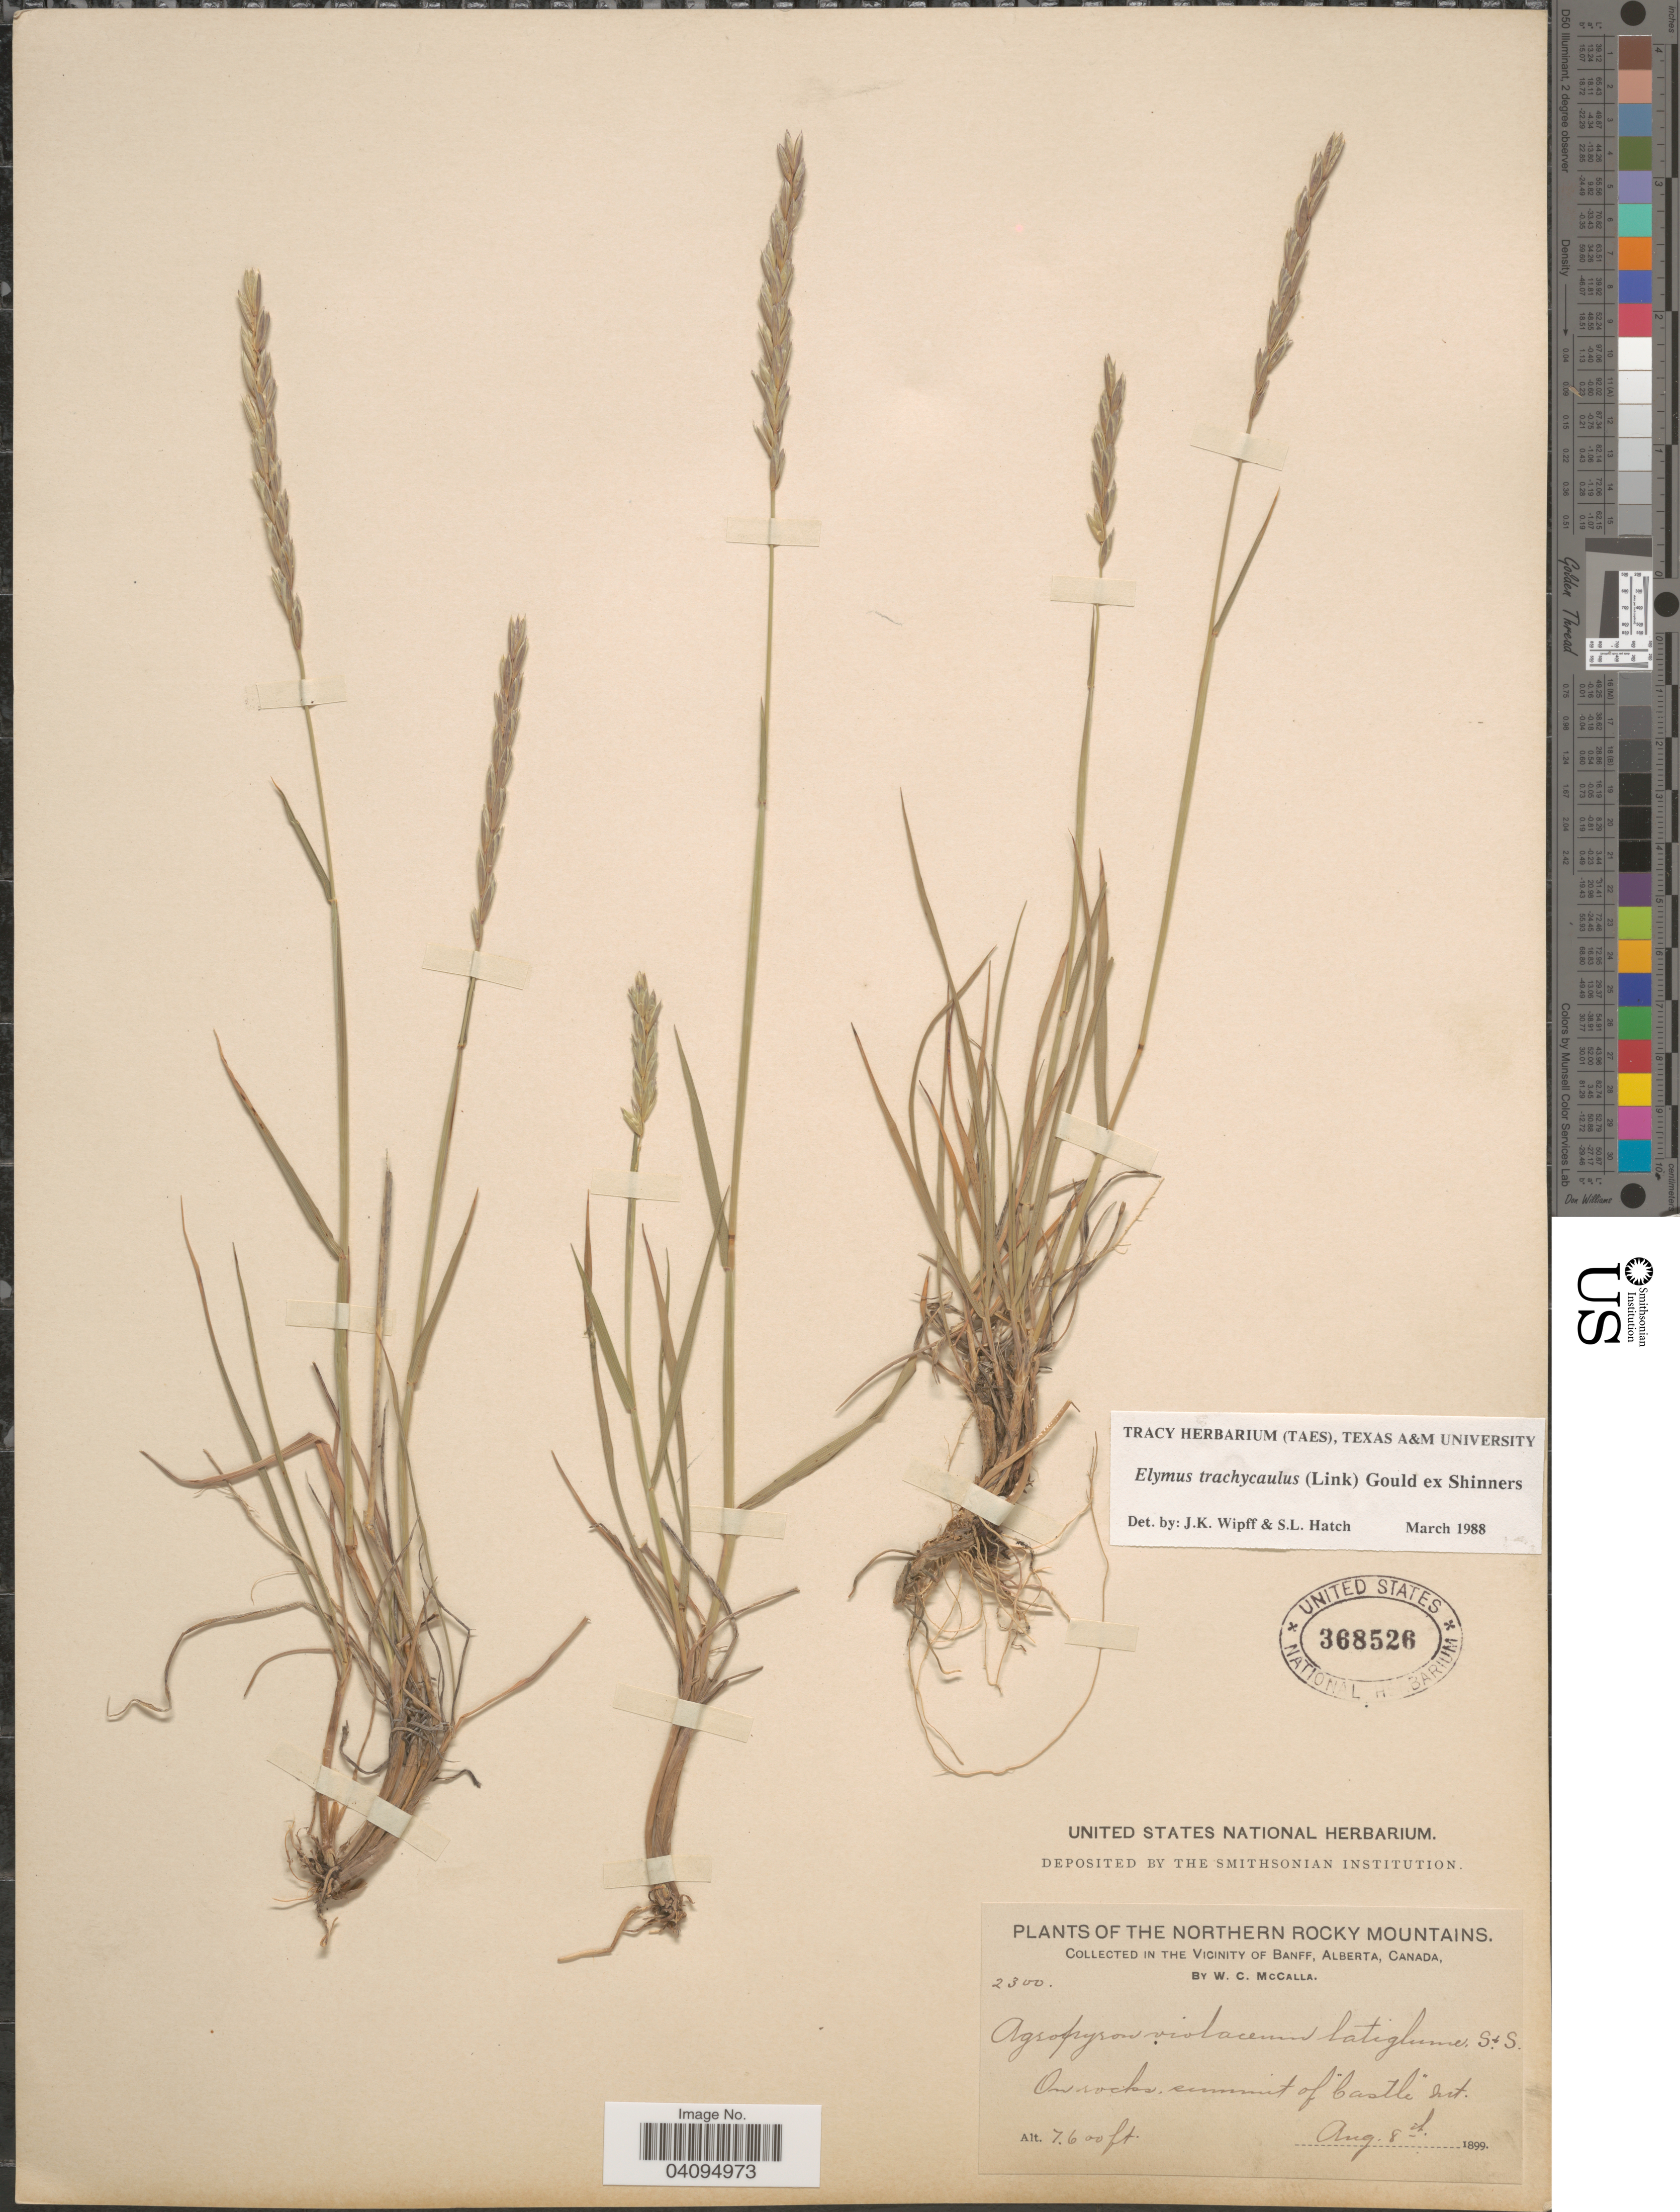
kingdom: Plantae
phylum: Tracheophyta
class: Liliopsida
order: Poales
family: Poaceae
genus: Elymus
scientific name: Elymus trachycaulus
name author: (Link) Gould ex Shinners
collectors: W. McCalla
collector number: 2300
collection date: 1899-08-08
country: Canada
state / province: Alberta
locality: The Northern Rocky Mountains. In the Vicinity of Banff. Summit of Castle Mt.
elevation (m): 2316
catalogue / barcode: US 368526